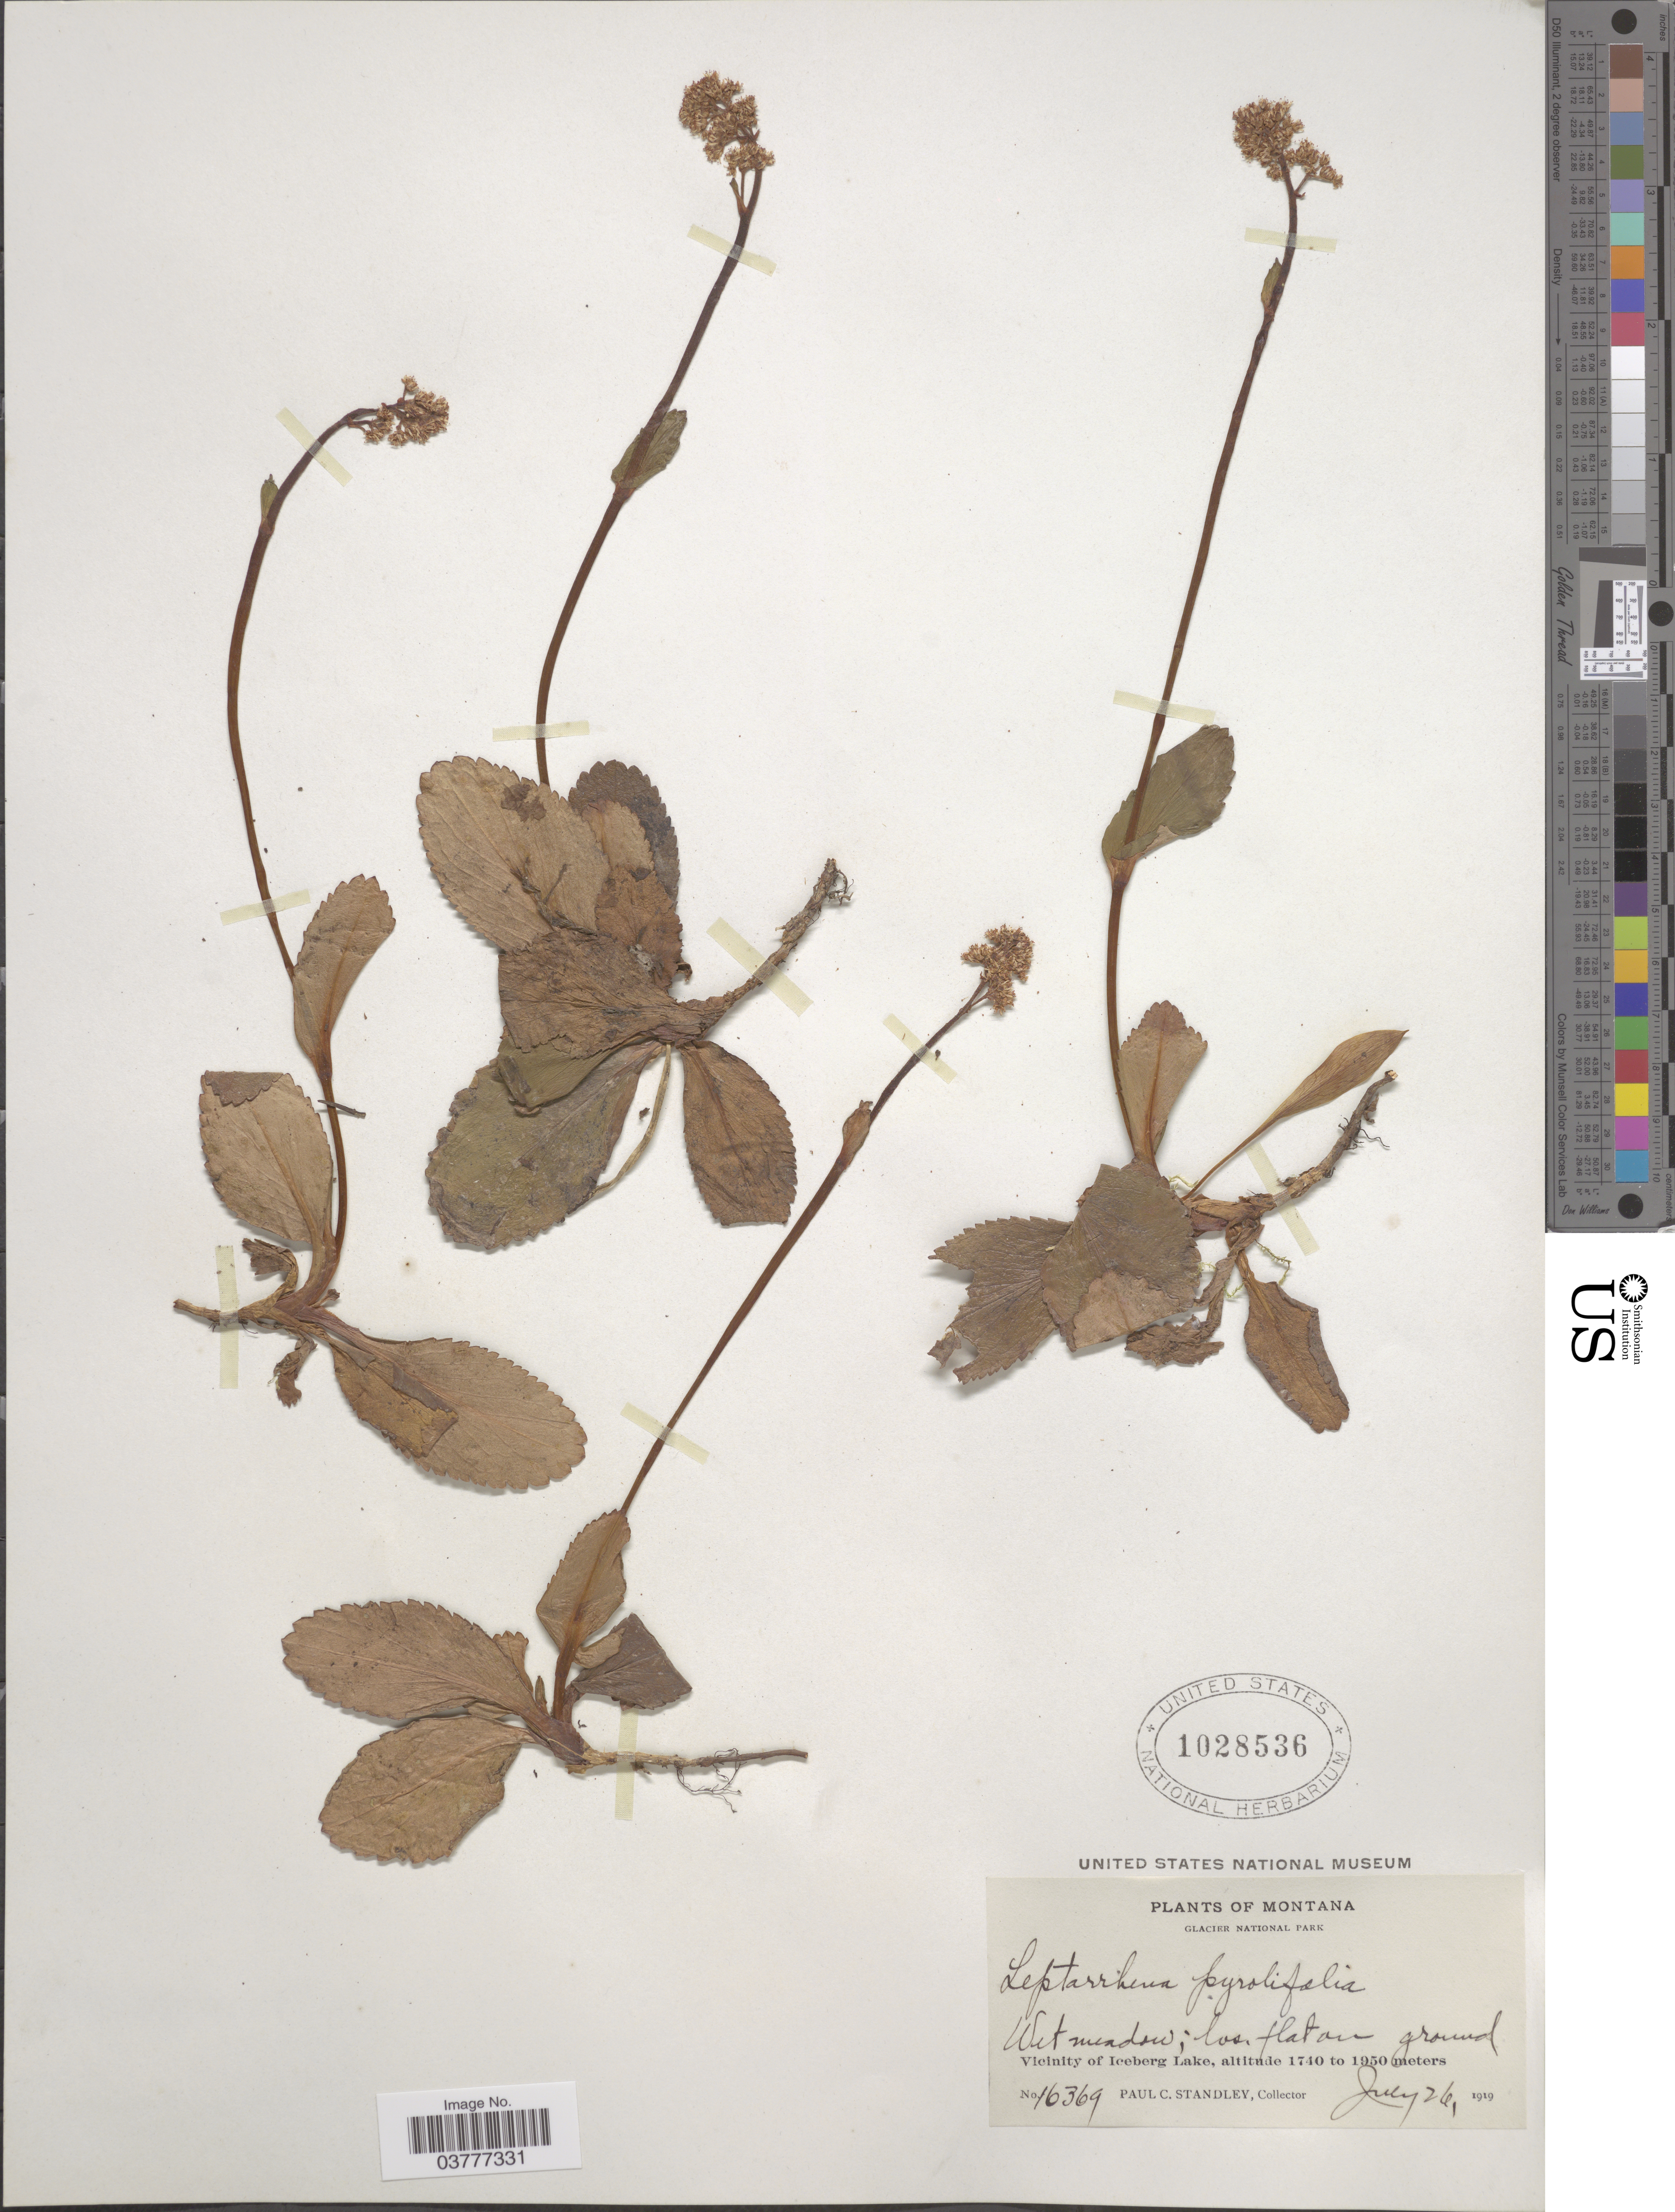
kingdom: Plantae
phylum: Tracheophyta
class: Magnoliopsida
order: Saxifragales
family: Saxifragaceae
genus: Leptarrhena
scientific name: Leptarrhena pyrolifolia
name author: (D. Don) Ser.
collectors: P. C. Standley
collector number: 16369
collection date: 1919-07-26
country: United States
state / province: Montana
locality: Glacier National Park. Vicinity of Iceberg Lake.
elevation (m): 1740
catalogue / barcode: US 1028536